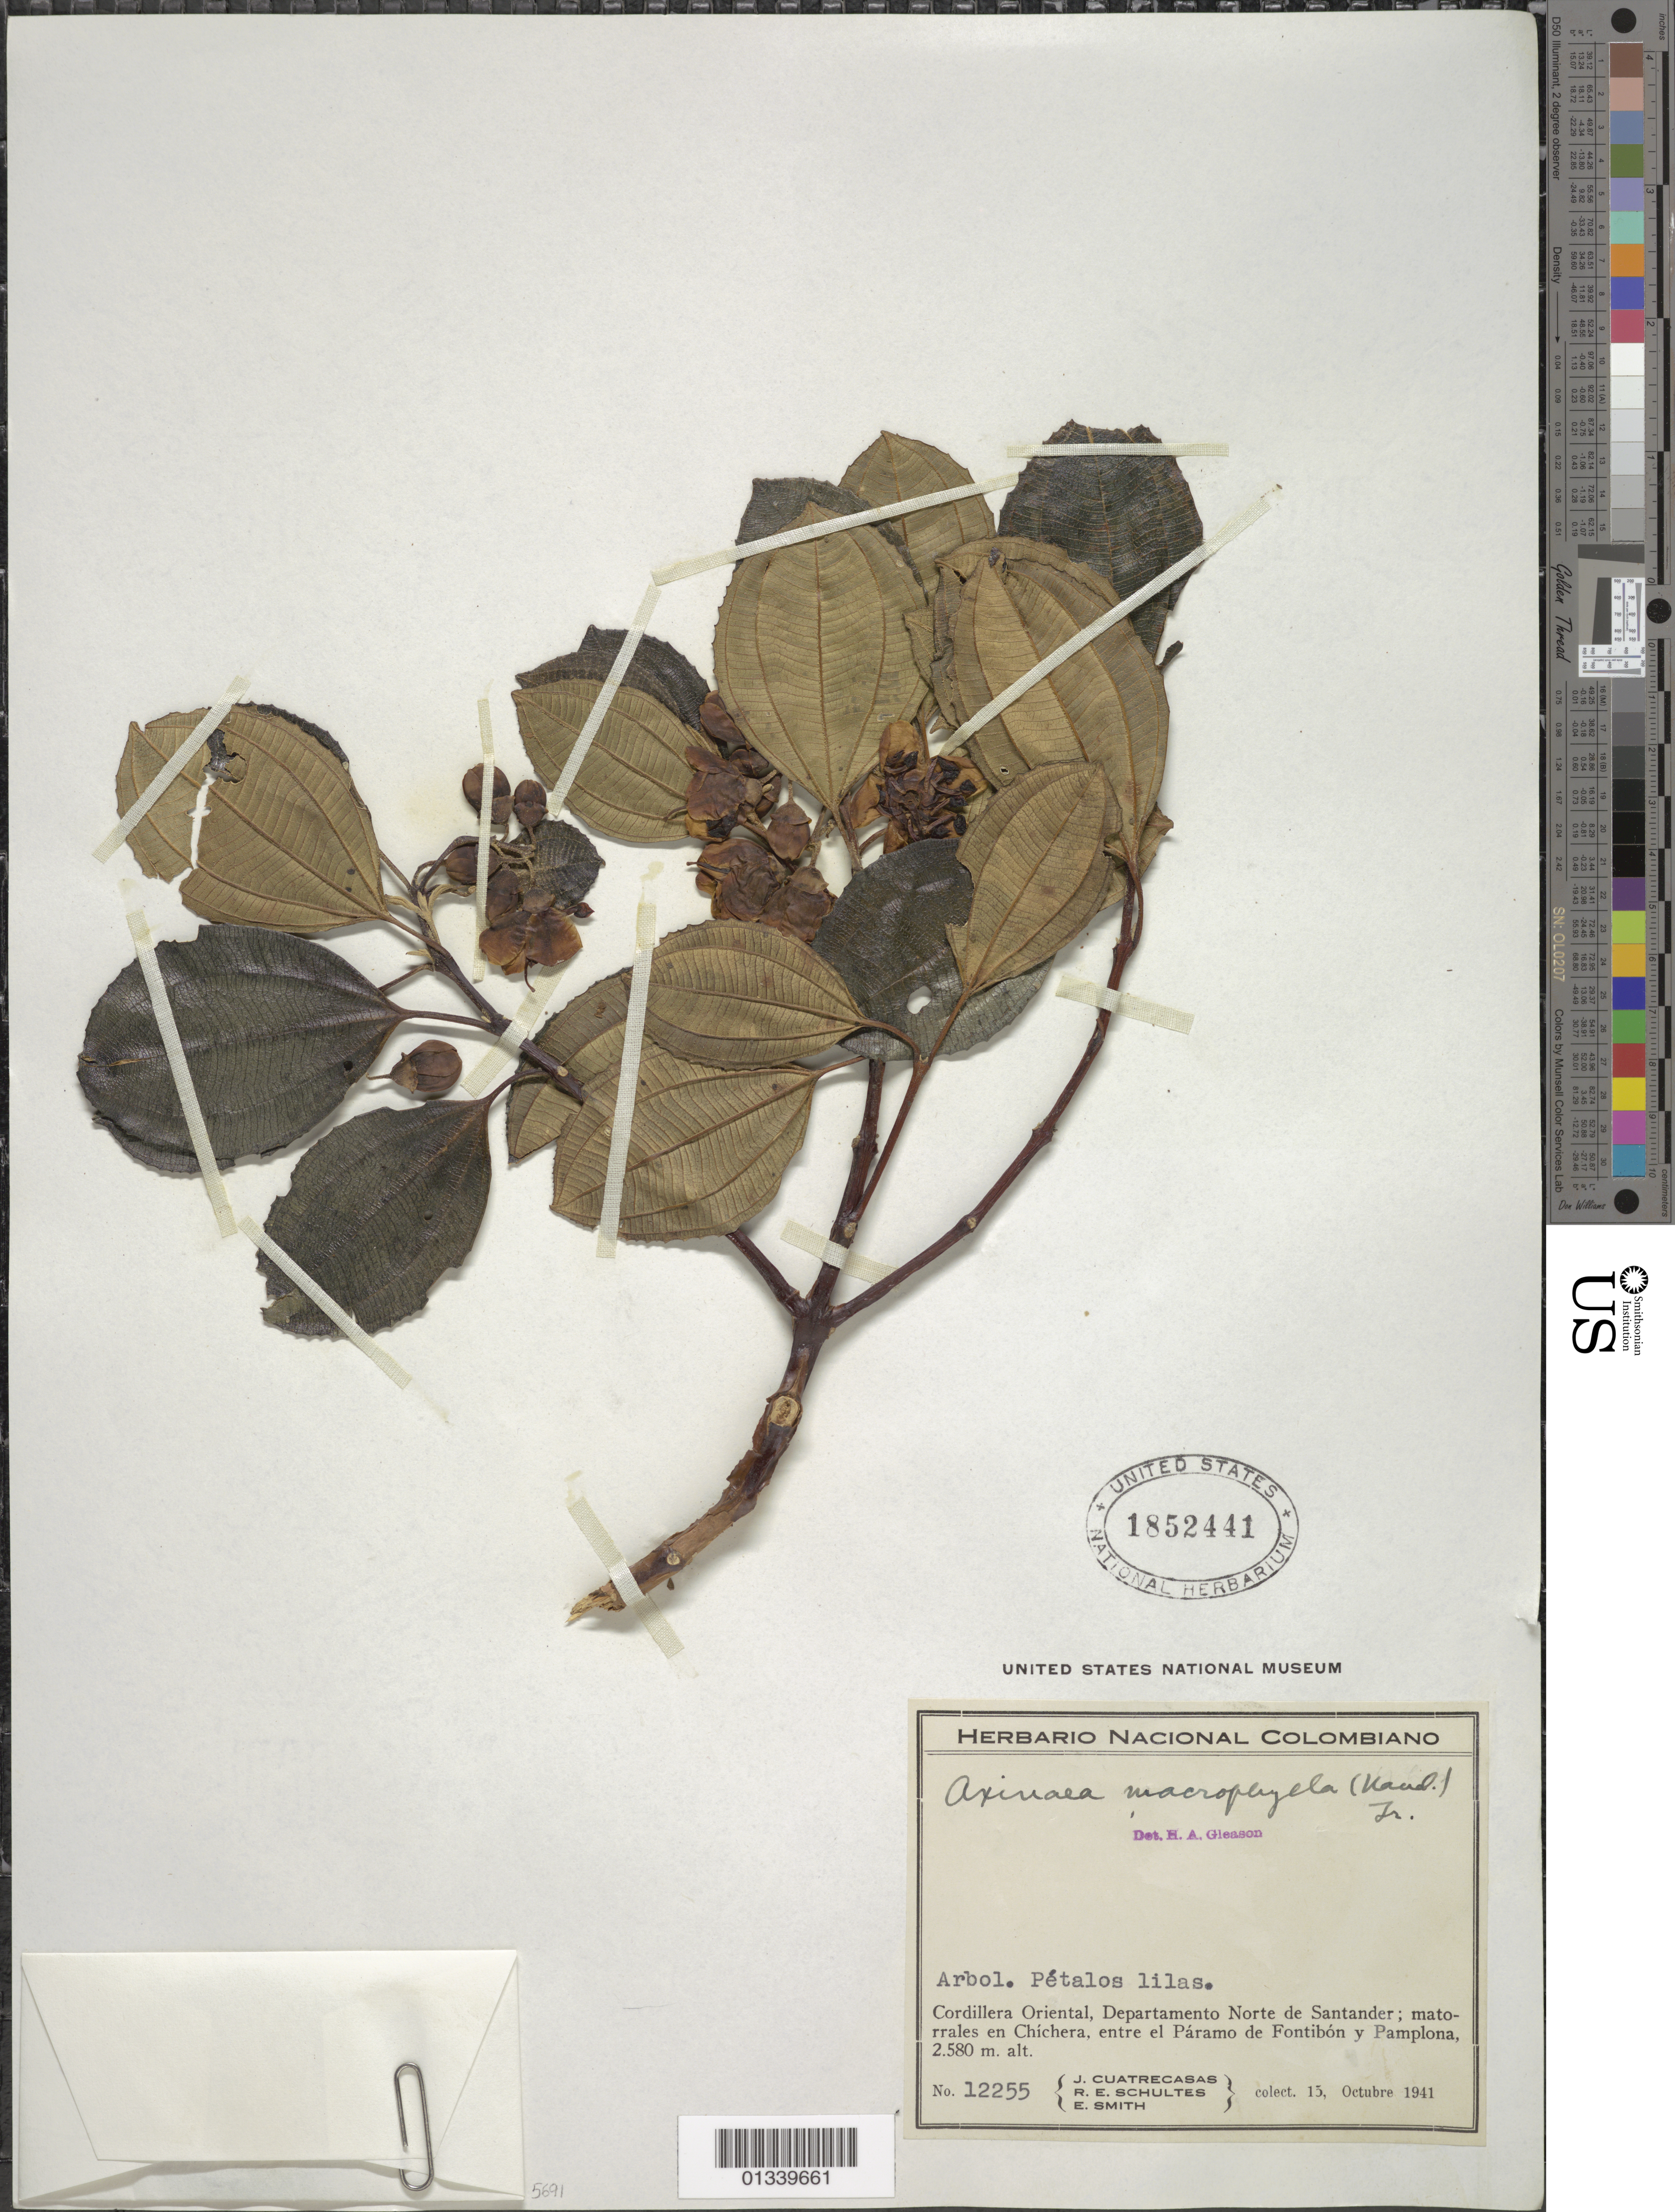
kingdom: Plantae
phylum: Tracheophyta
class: Magnoliopsida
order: Myrtales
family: Melastomataceae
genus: Axinaea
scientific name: Axinaea macrophylla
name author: (Naudin) Triana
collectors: J. Cuatrecasas, E. E. Smith & R. E. Schultes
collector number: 12255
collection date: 1941-10-15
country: Colombia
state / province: Norte de Santander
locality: Cordollera Oriental; matorrales en Chichera, entre el Paramo de Fontibon y Pamplona.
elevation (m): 2.58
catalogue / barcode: US 1852441